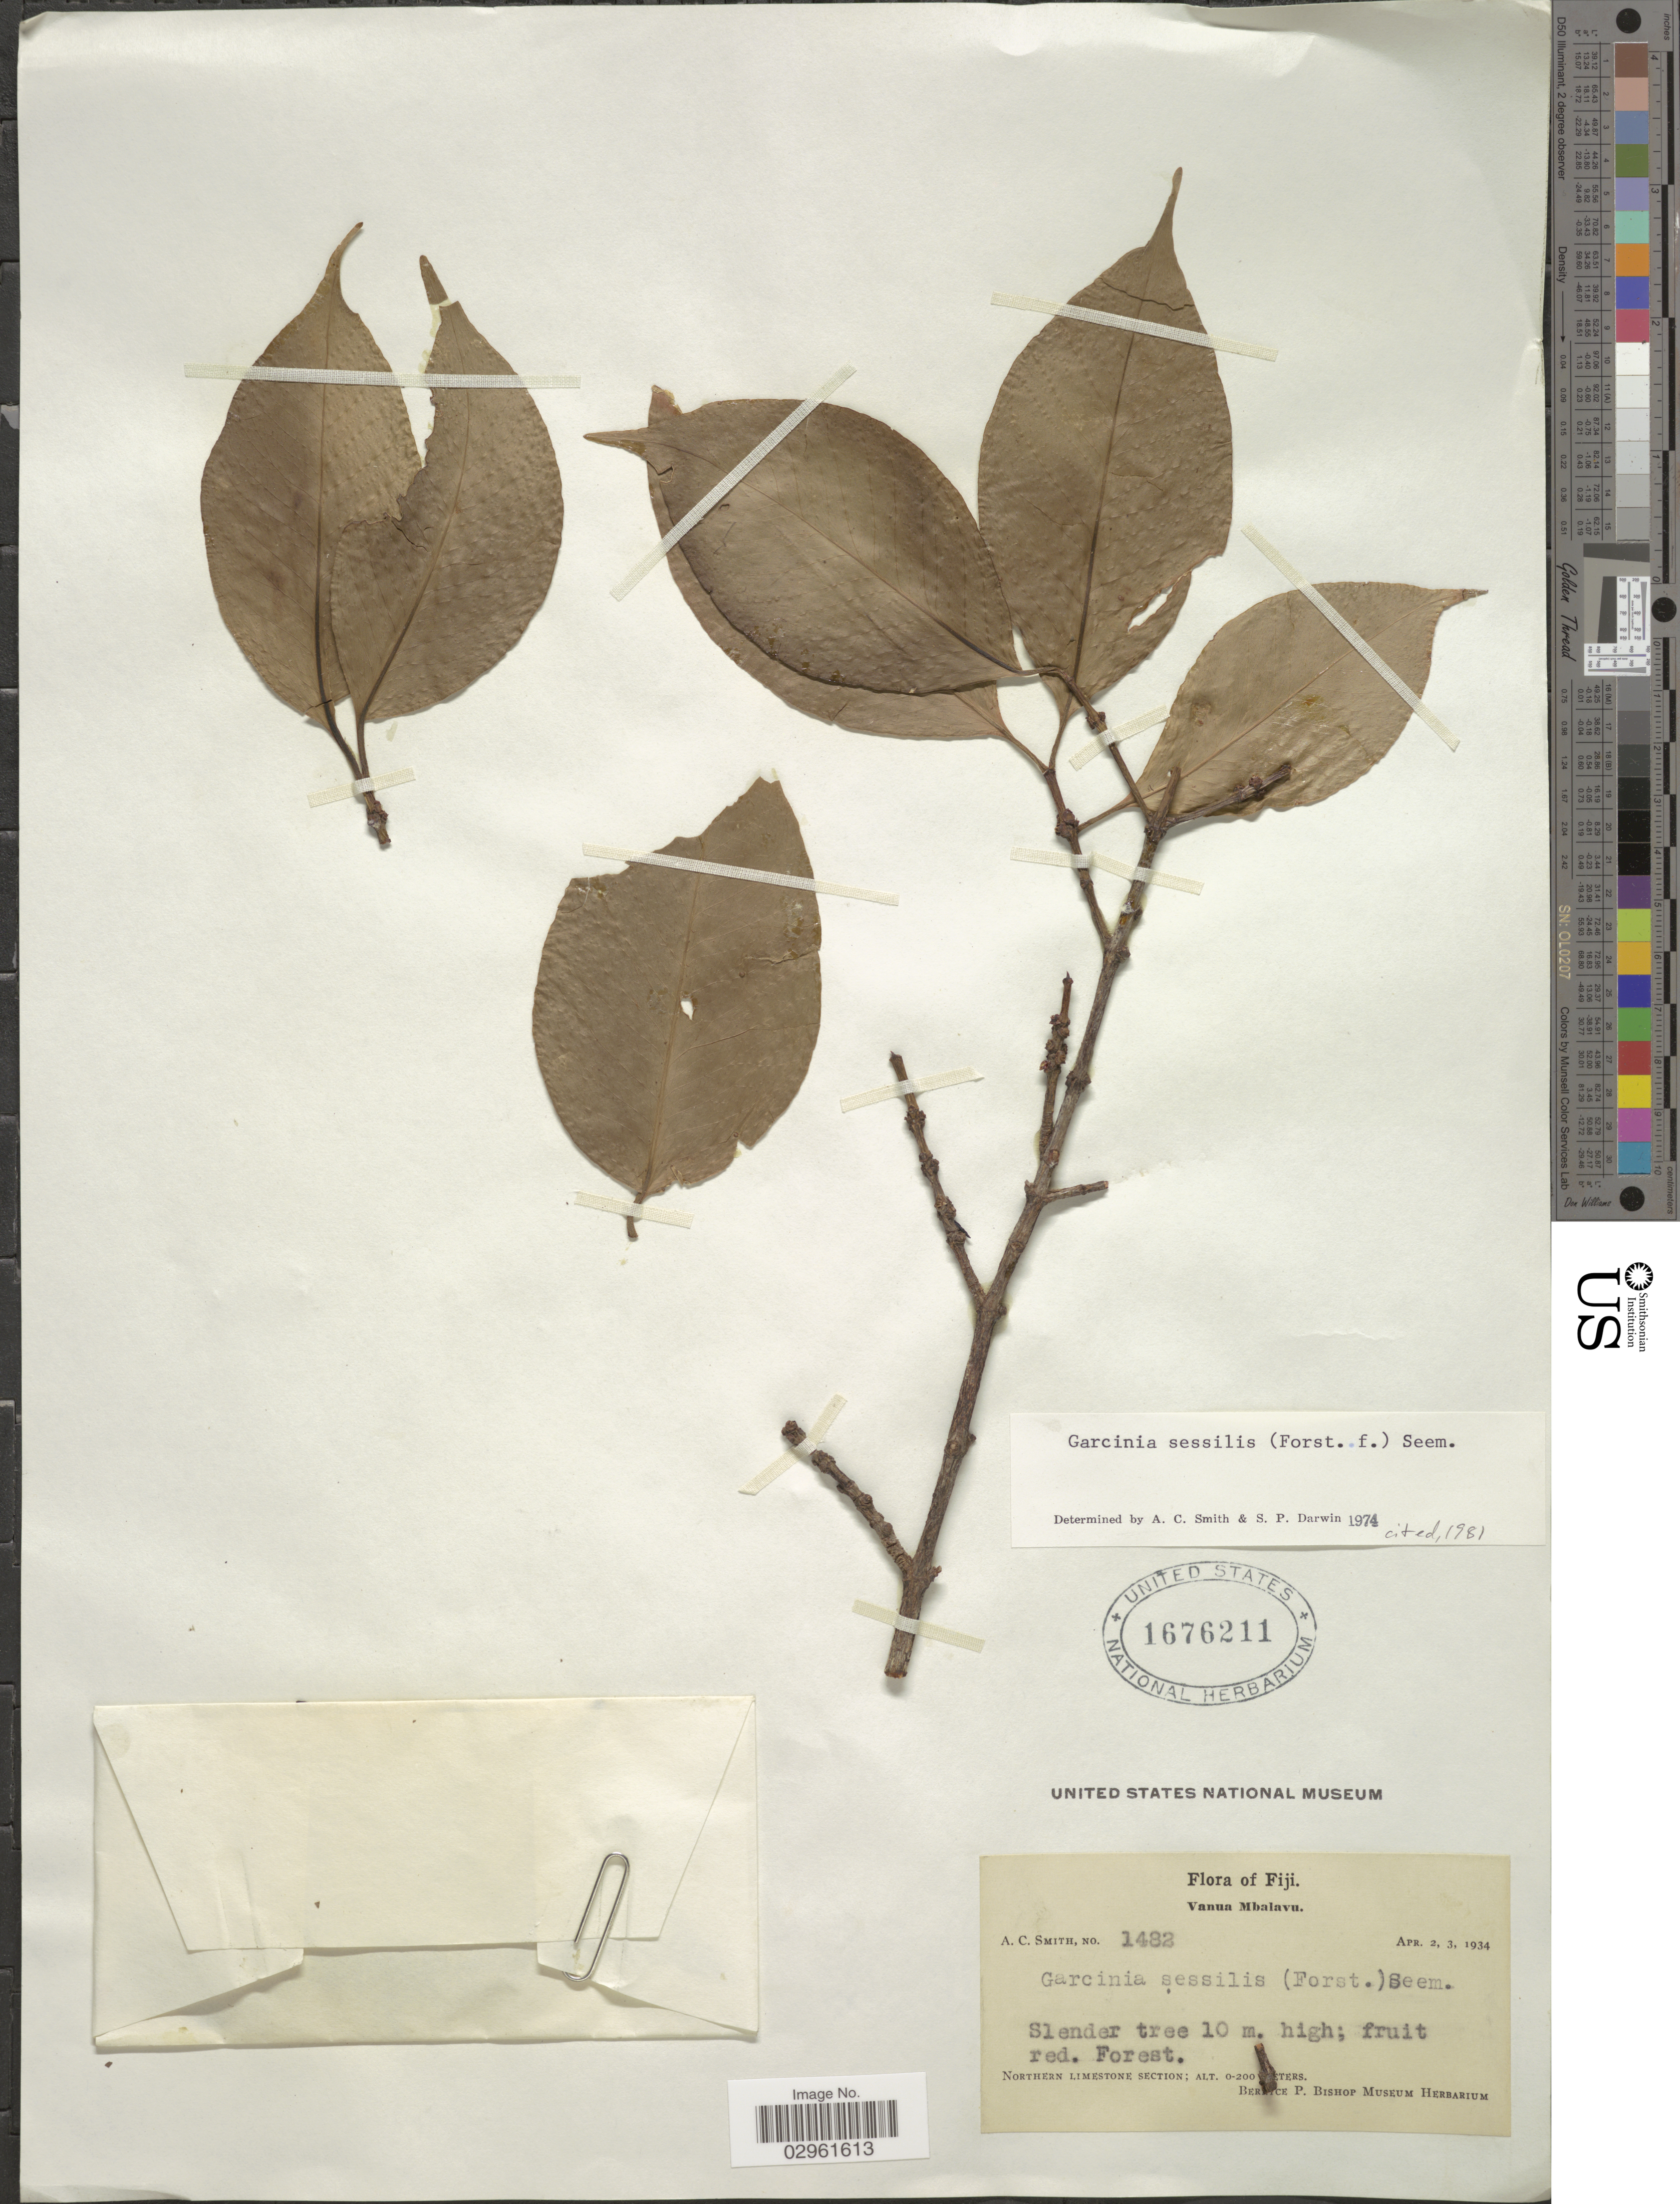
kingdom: Plantae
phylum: Tracheophyta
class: Magnoliopsida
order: Malpighiales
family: Clusiaceae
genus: Garcinia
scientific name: Garcinia sessilis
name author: (G. Forst.) Seem.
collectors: A. C. Smith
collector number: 1482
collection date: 1934-04-02/1934-04-03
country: Fiji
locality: Vanua Mbalavu. Northern Limestone Section.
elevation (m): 0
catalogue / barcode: US 1676211